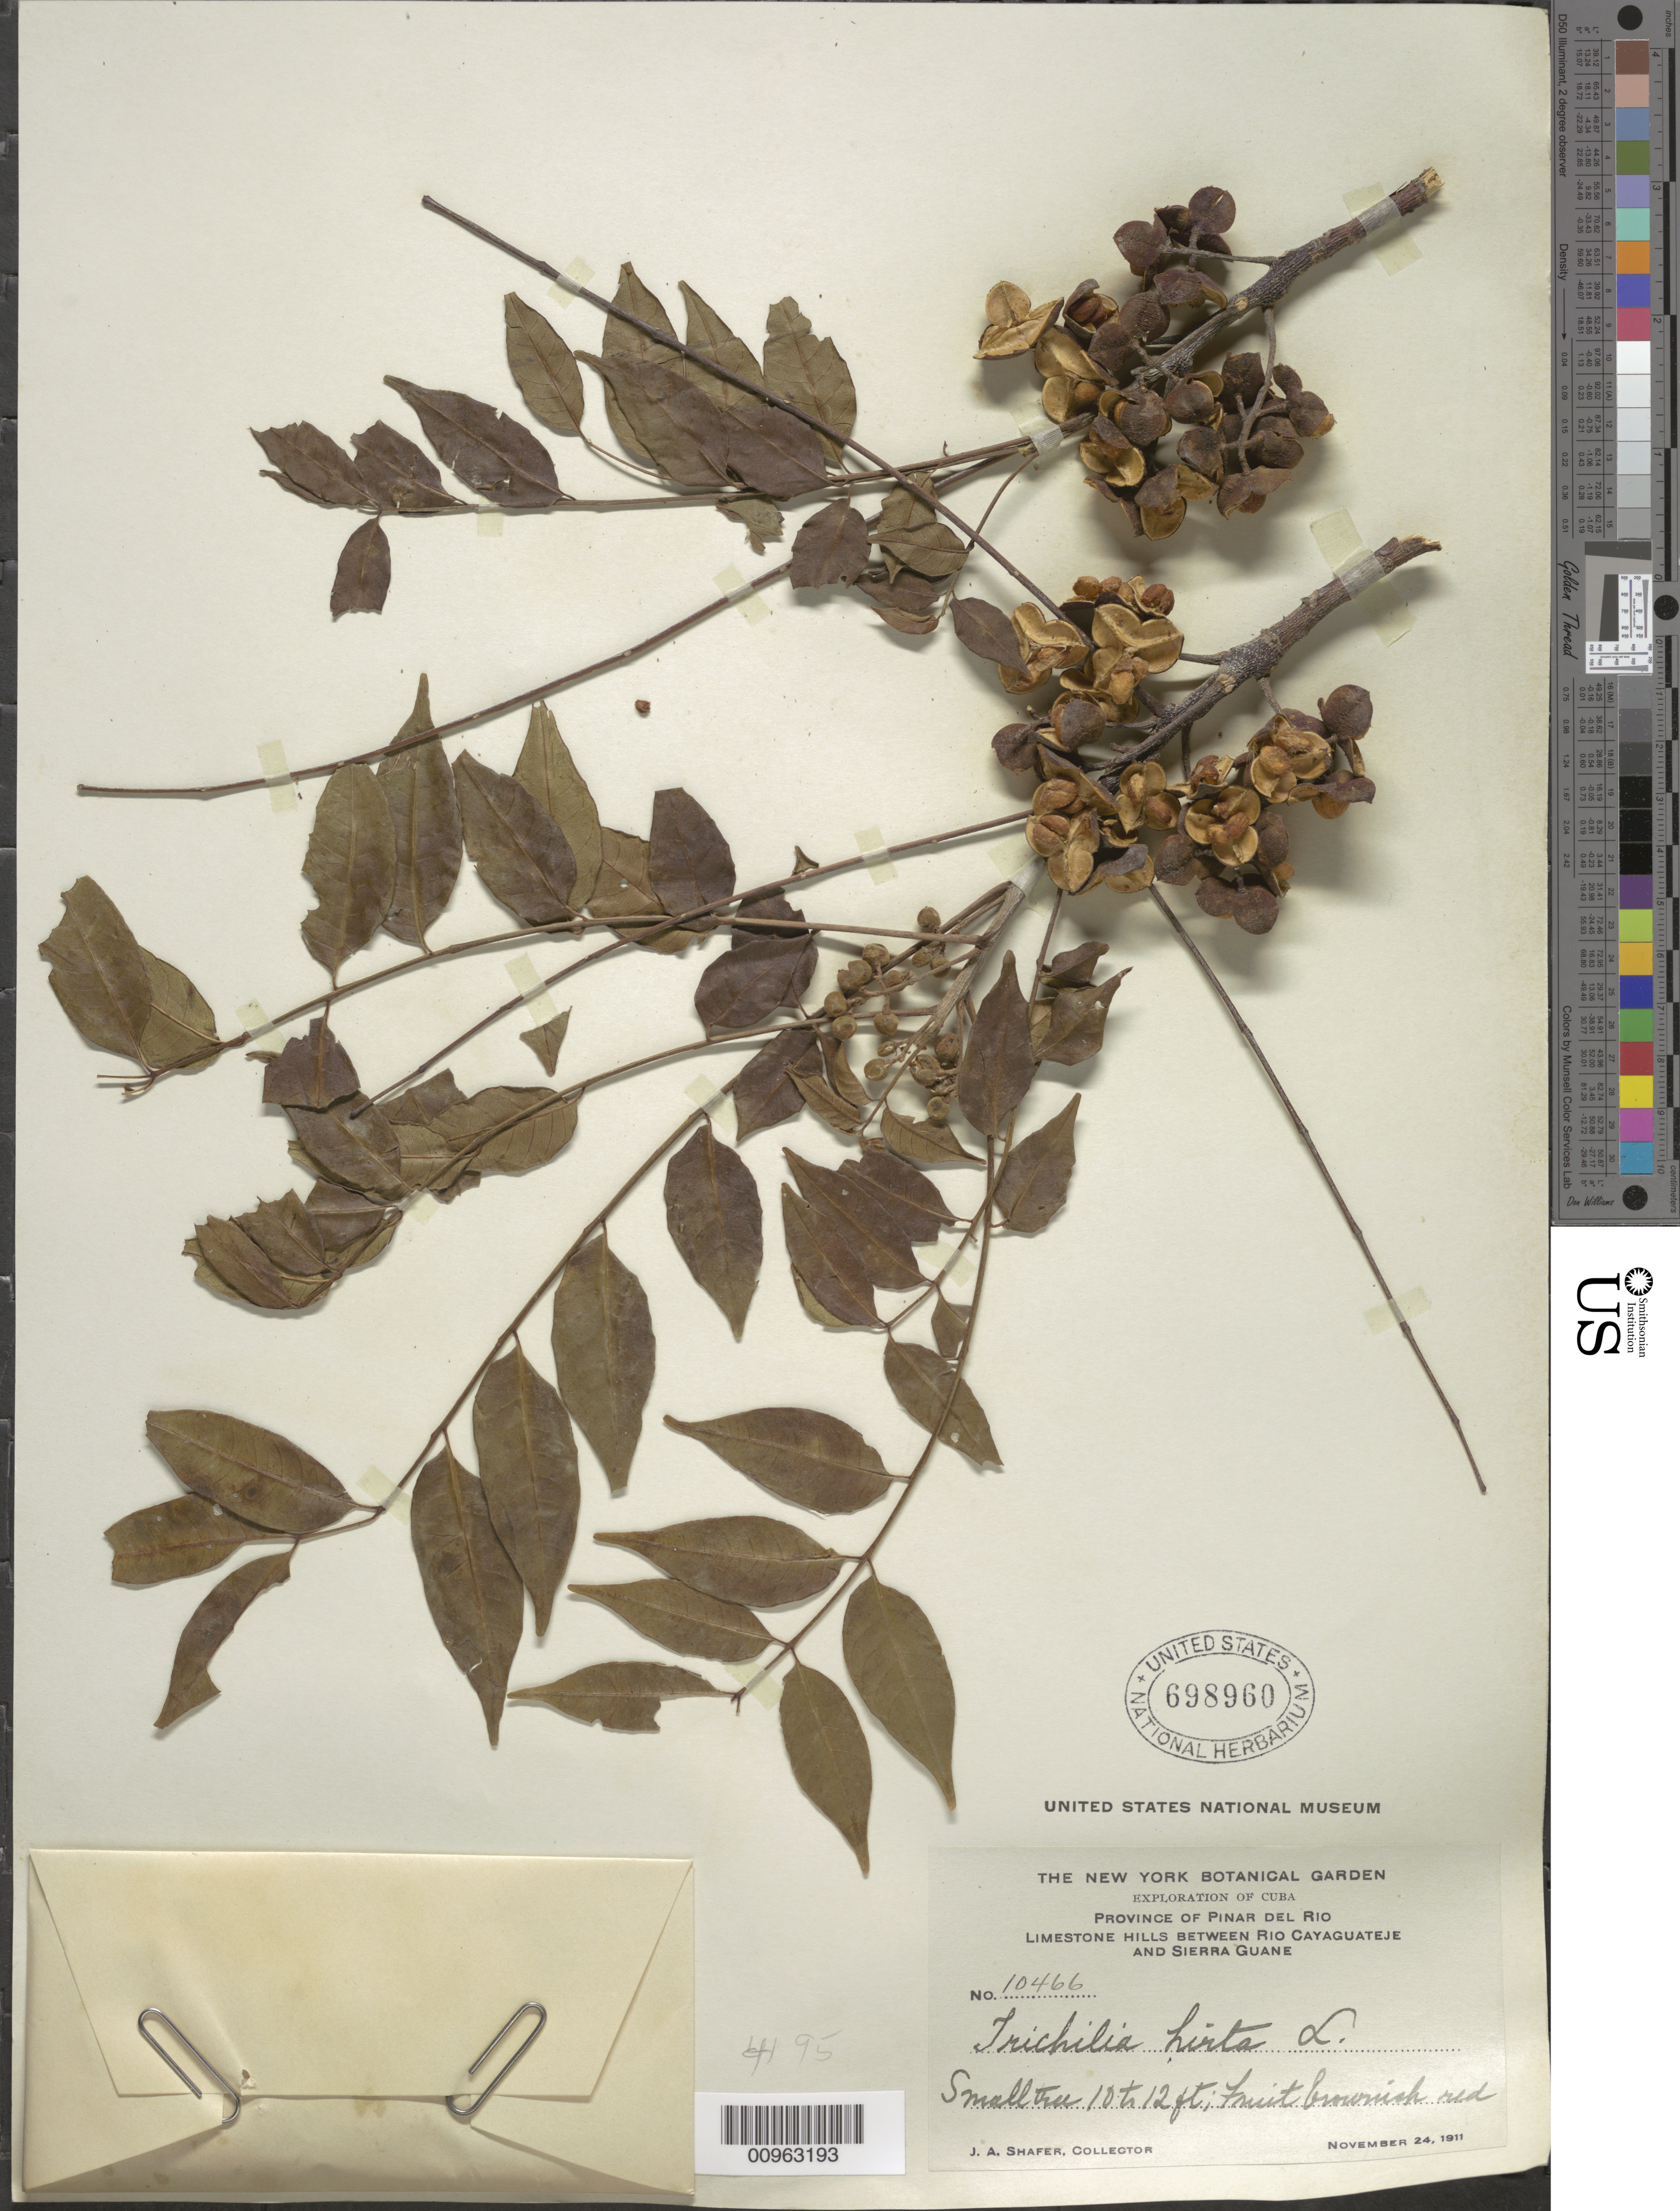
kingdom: Plantae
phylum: Tracheophyta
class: Magnoliopsida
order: Sapindales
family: Meliaceae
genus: Trichilia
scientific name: Trichilia hirta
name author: L.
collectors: J. A. Shafer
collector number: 10466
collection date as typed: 24 Nov 1911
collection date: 1911-11-24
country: Cuba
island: Isla de la Juventud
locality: Isle of Pines, between Rio Cayaguateje and Sierra Guane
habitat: Limestone hills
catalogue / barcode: US 698960